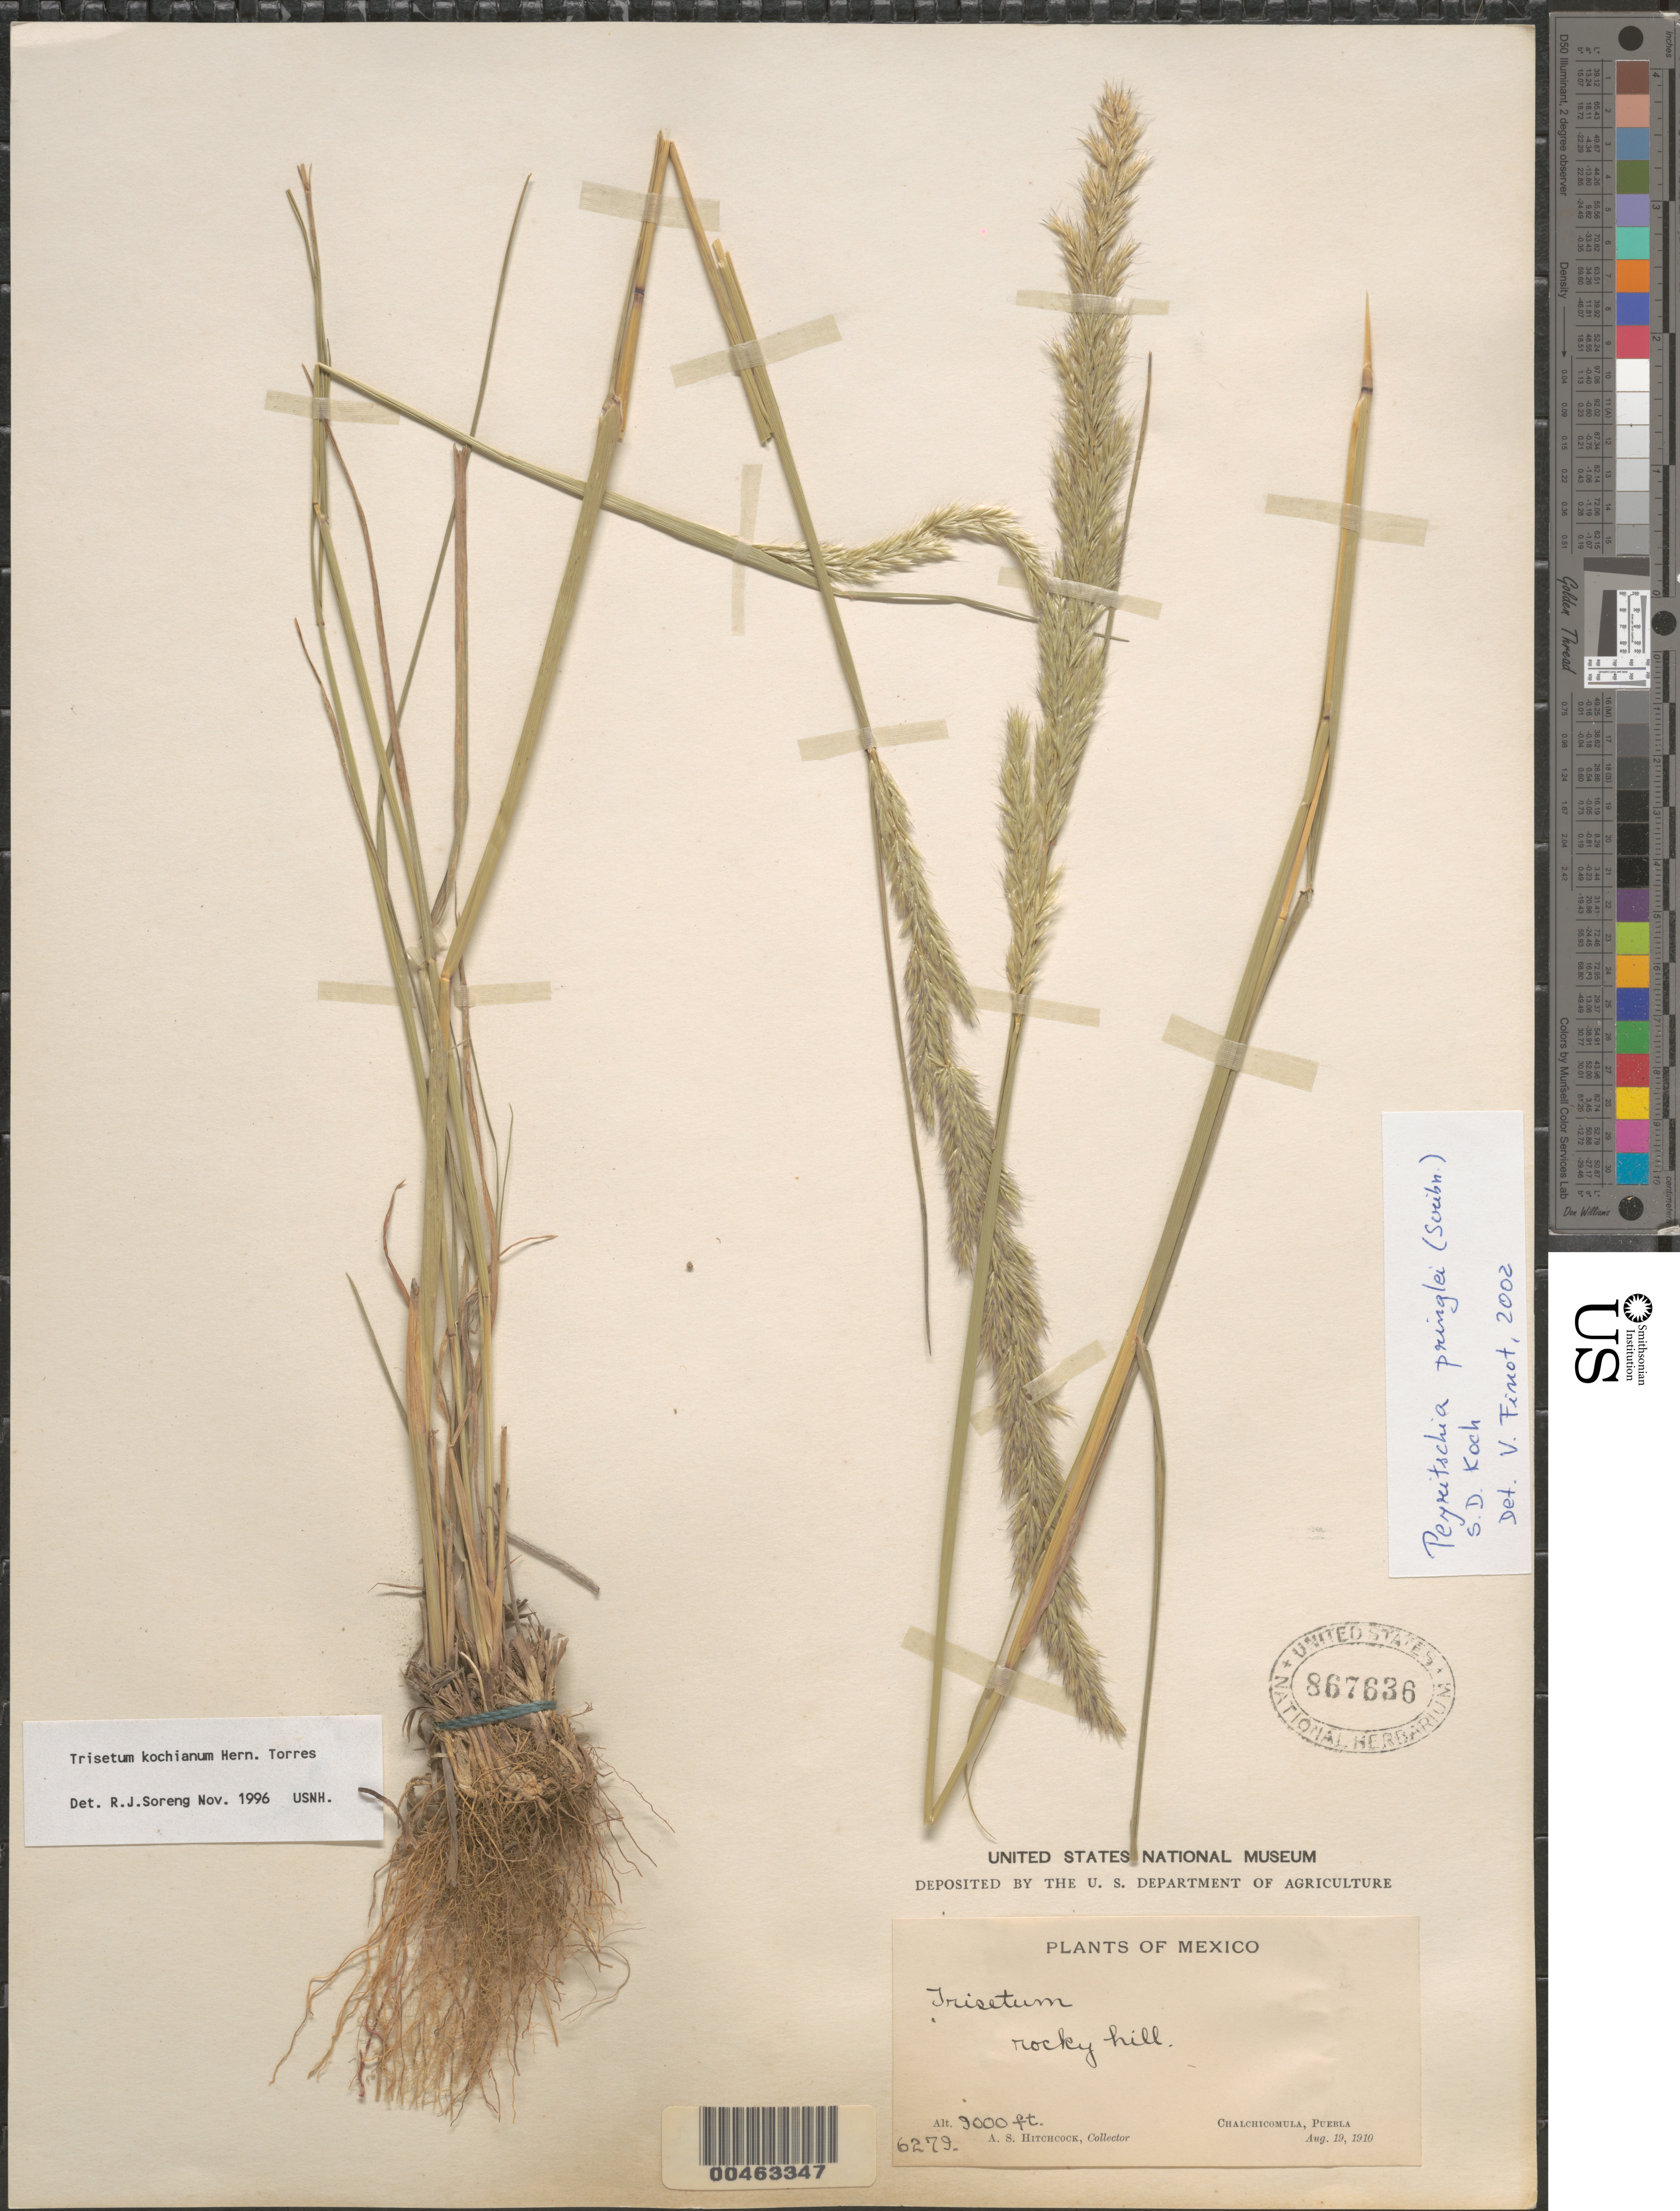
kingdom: Plantae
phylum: Tracheophyta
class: Liliopsida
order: Poales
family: Poaceae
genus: Peyritschia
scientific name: Peyritschia pringlei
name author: (Scribn.) S.D. Koch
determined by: Finot, V. L.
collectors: A. S. Hitchcock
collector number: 6279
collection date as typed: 19 Aug 1910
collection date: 1910-08-19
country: Mexico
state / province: Puebla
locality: Chalchicomula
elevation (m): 2743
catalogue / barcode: US 867636